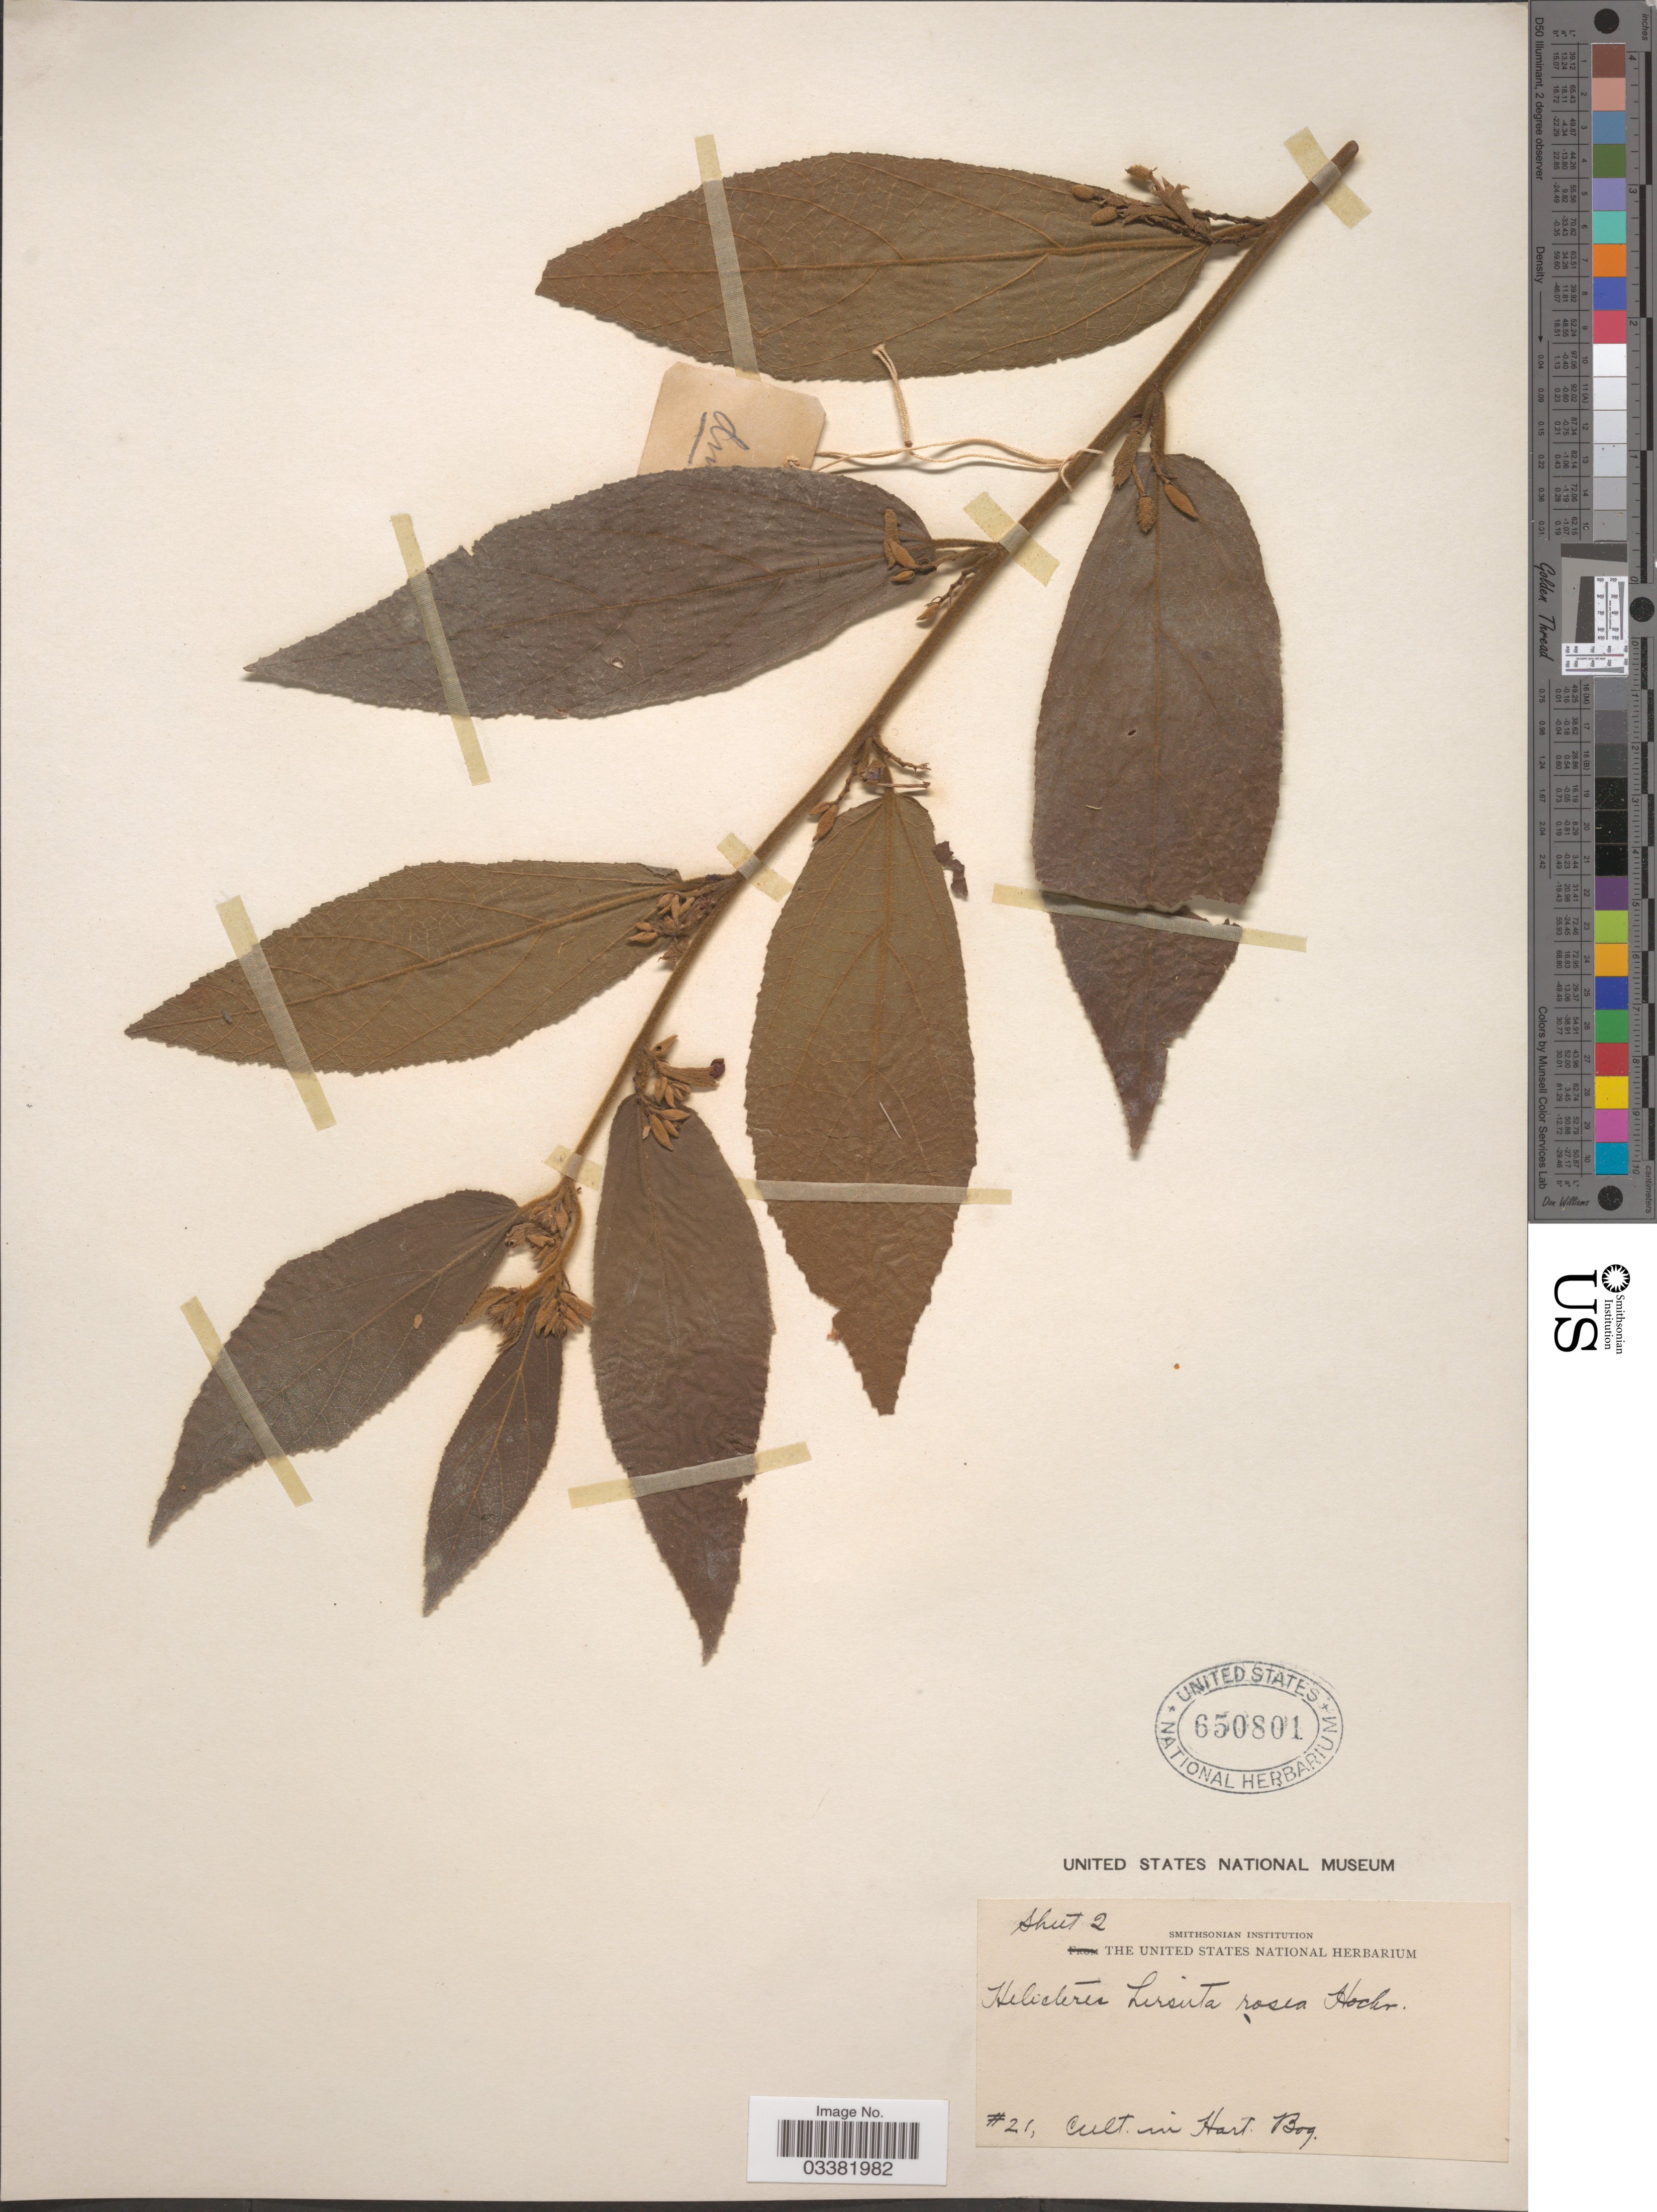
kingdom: Plantae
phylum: Tracheophyta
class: Magnoliopsida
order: Malvales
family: Malvaceae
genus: Helicteres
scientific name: Helicteres hirsuta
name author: Lour.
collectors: ex herb. United States National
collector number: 21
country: United States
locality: Cult. in Hort. Bog.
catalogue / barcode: US 650801